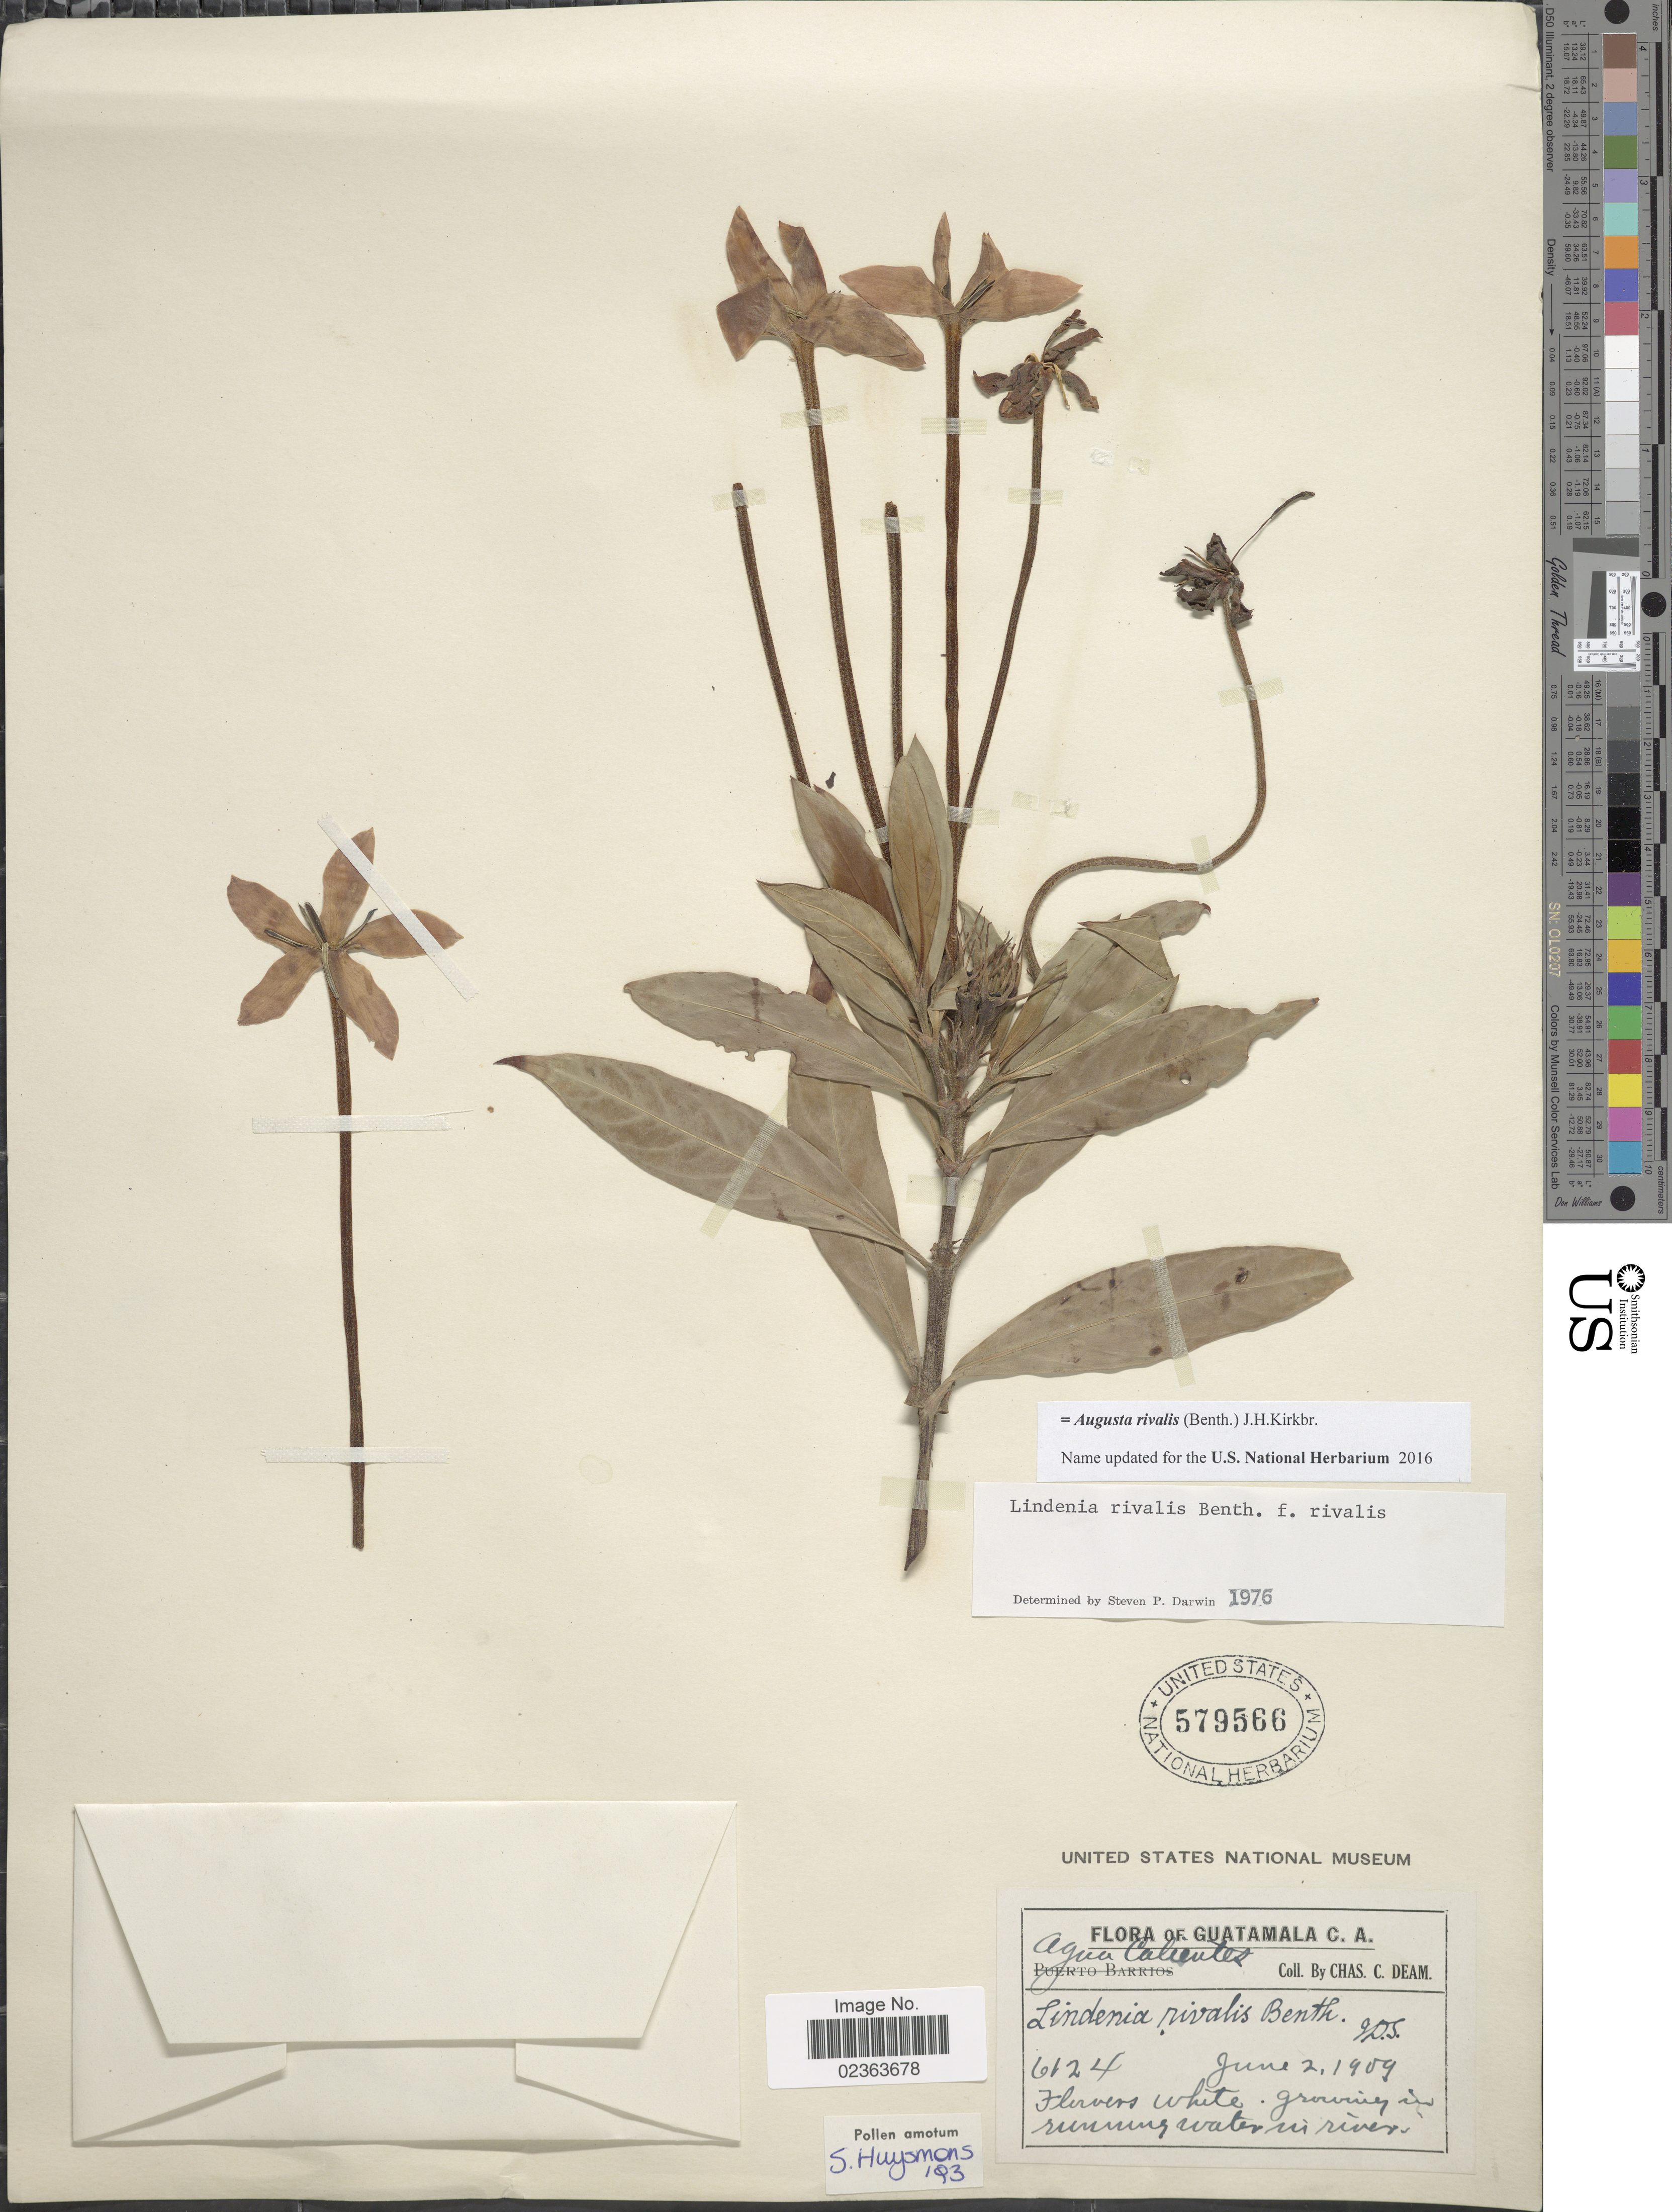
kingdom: Plantae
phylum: Tracheophyta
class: Magnoliopsida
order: Gentianales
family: Rubiaceae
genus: Augusta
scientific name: Augusta rivalis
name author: (Benth.) J.H. Kirkbr.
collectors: C. Deam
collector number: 6124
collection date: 1909-06-02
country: Guatemala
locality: Agua Calientes, growing in running water in river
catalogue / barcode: US 579566